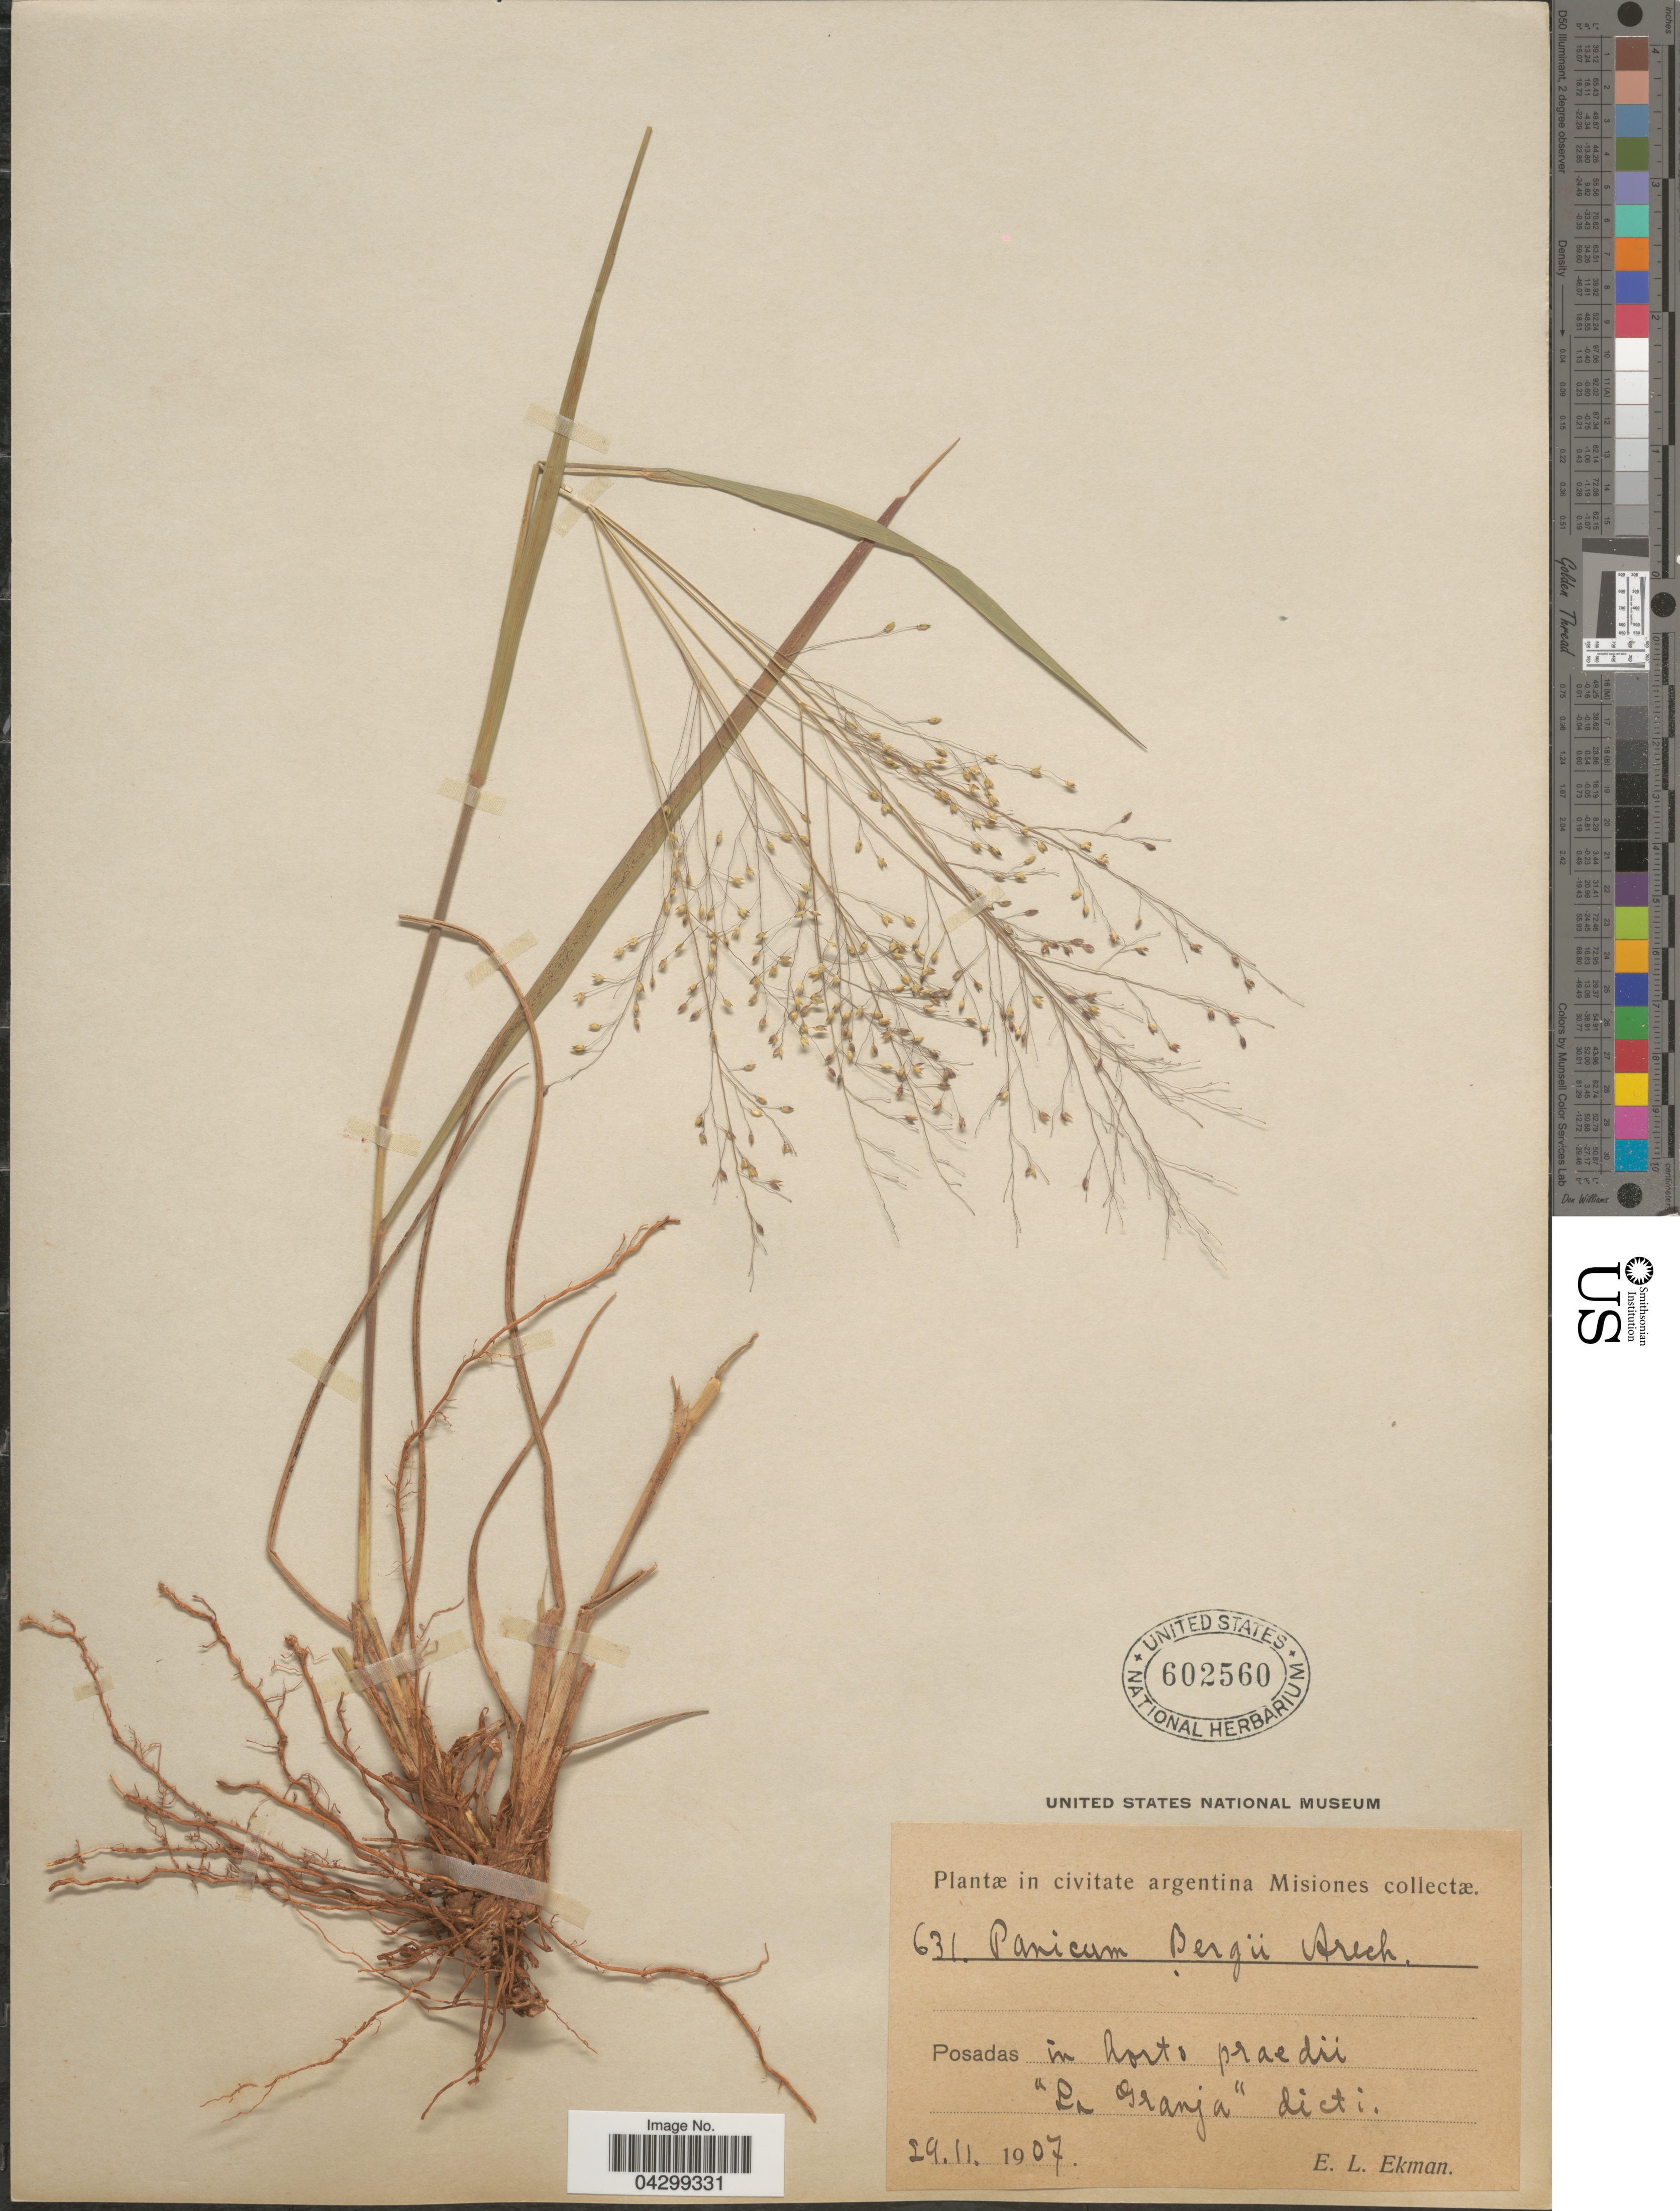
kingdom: Plantae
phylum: Tracheophyta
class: Liliopsida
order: Poales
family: Poaceae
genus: Panicum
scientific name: Panicum bergii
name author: Arechav.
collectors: E. L. Ekman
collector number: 631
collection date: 1907-11-29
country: Argentina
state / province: Misiones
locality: In civitate argentina Misiones. Posadas in horto praedii "La Granja" dicti.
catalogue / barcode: US 602560